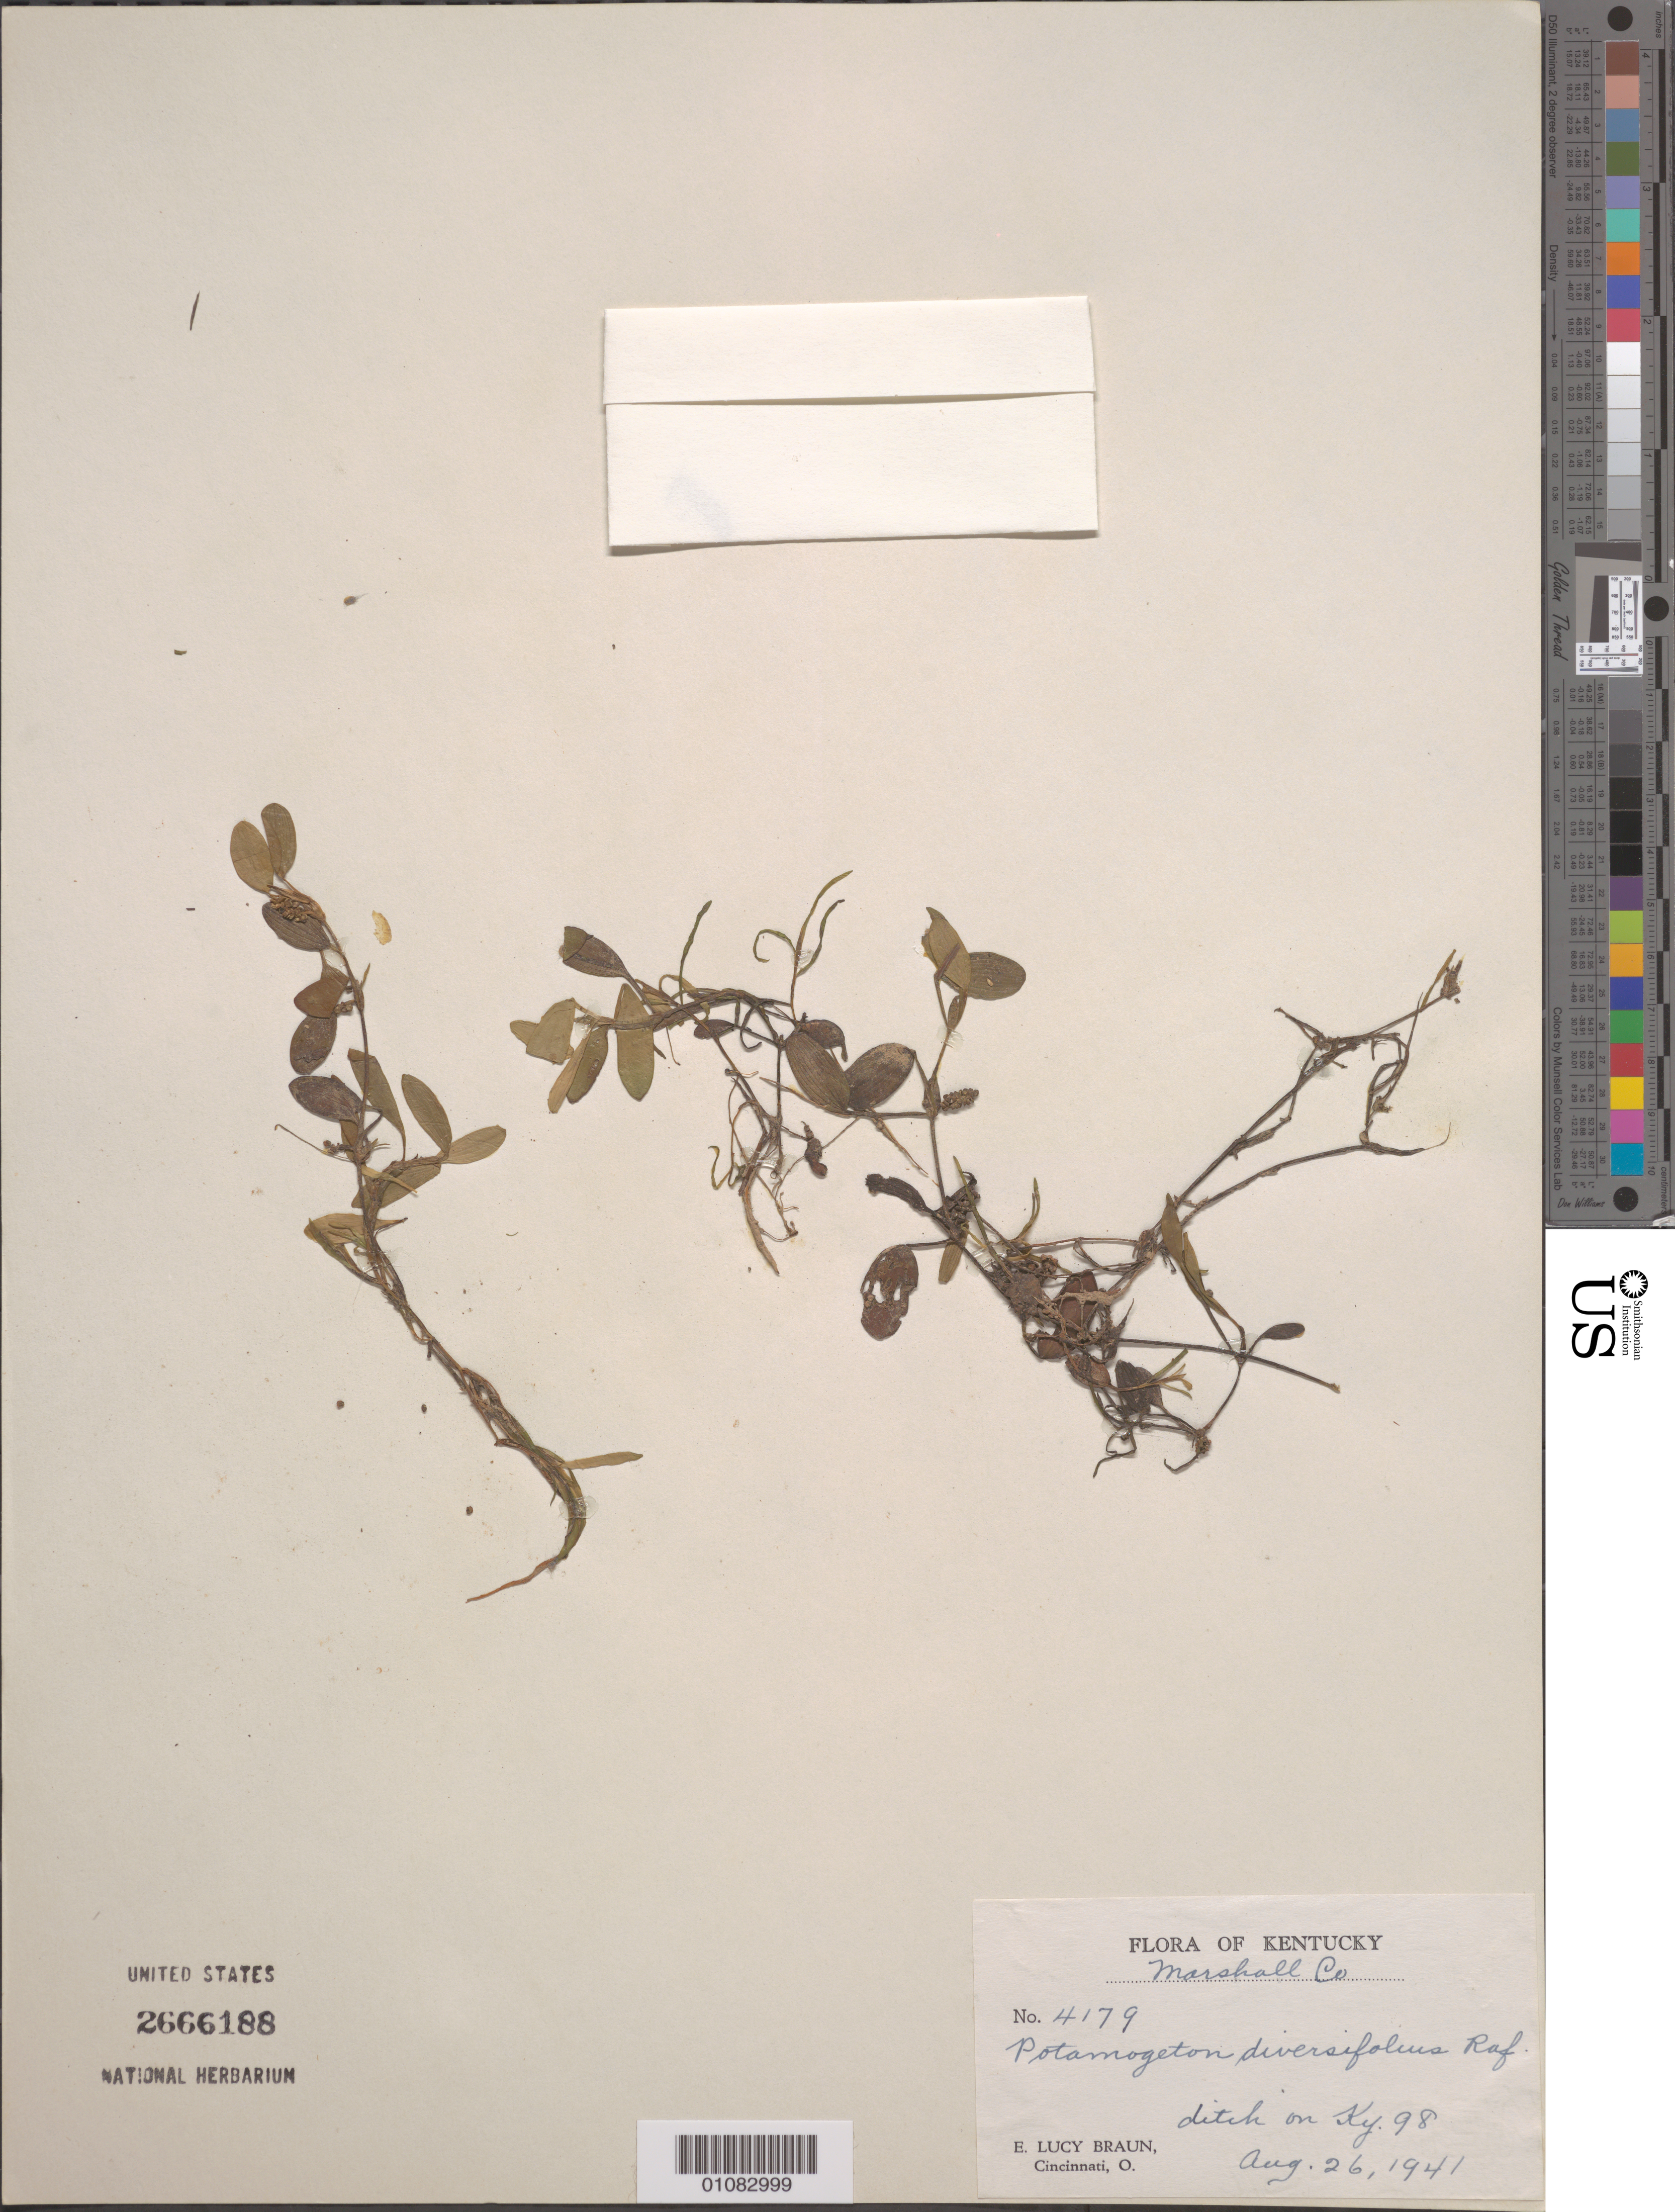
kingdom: Plantae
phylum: Tracheophyta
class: Liliopsida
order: Alismatales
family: Potamogetonaceae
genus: Potamogeton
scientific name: Potamogeton diversifolius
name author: Raf.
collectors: E. L. Braun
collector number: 4179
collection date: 1941-08-26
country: United States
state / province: Kentucky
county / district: Marshall County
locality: Ky. 98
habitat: Ditch.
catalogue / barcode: US 2666188